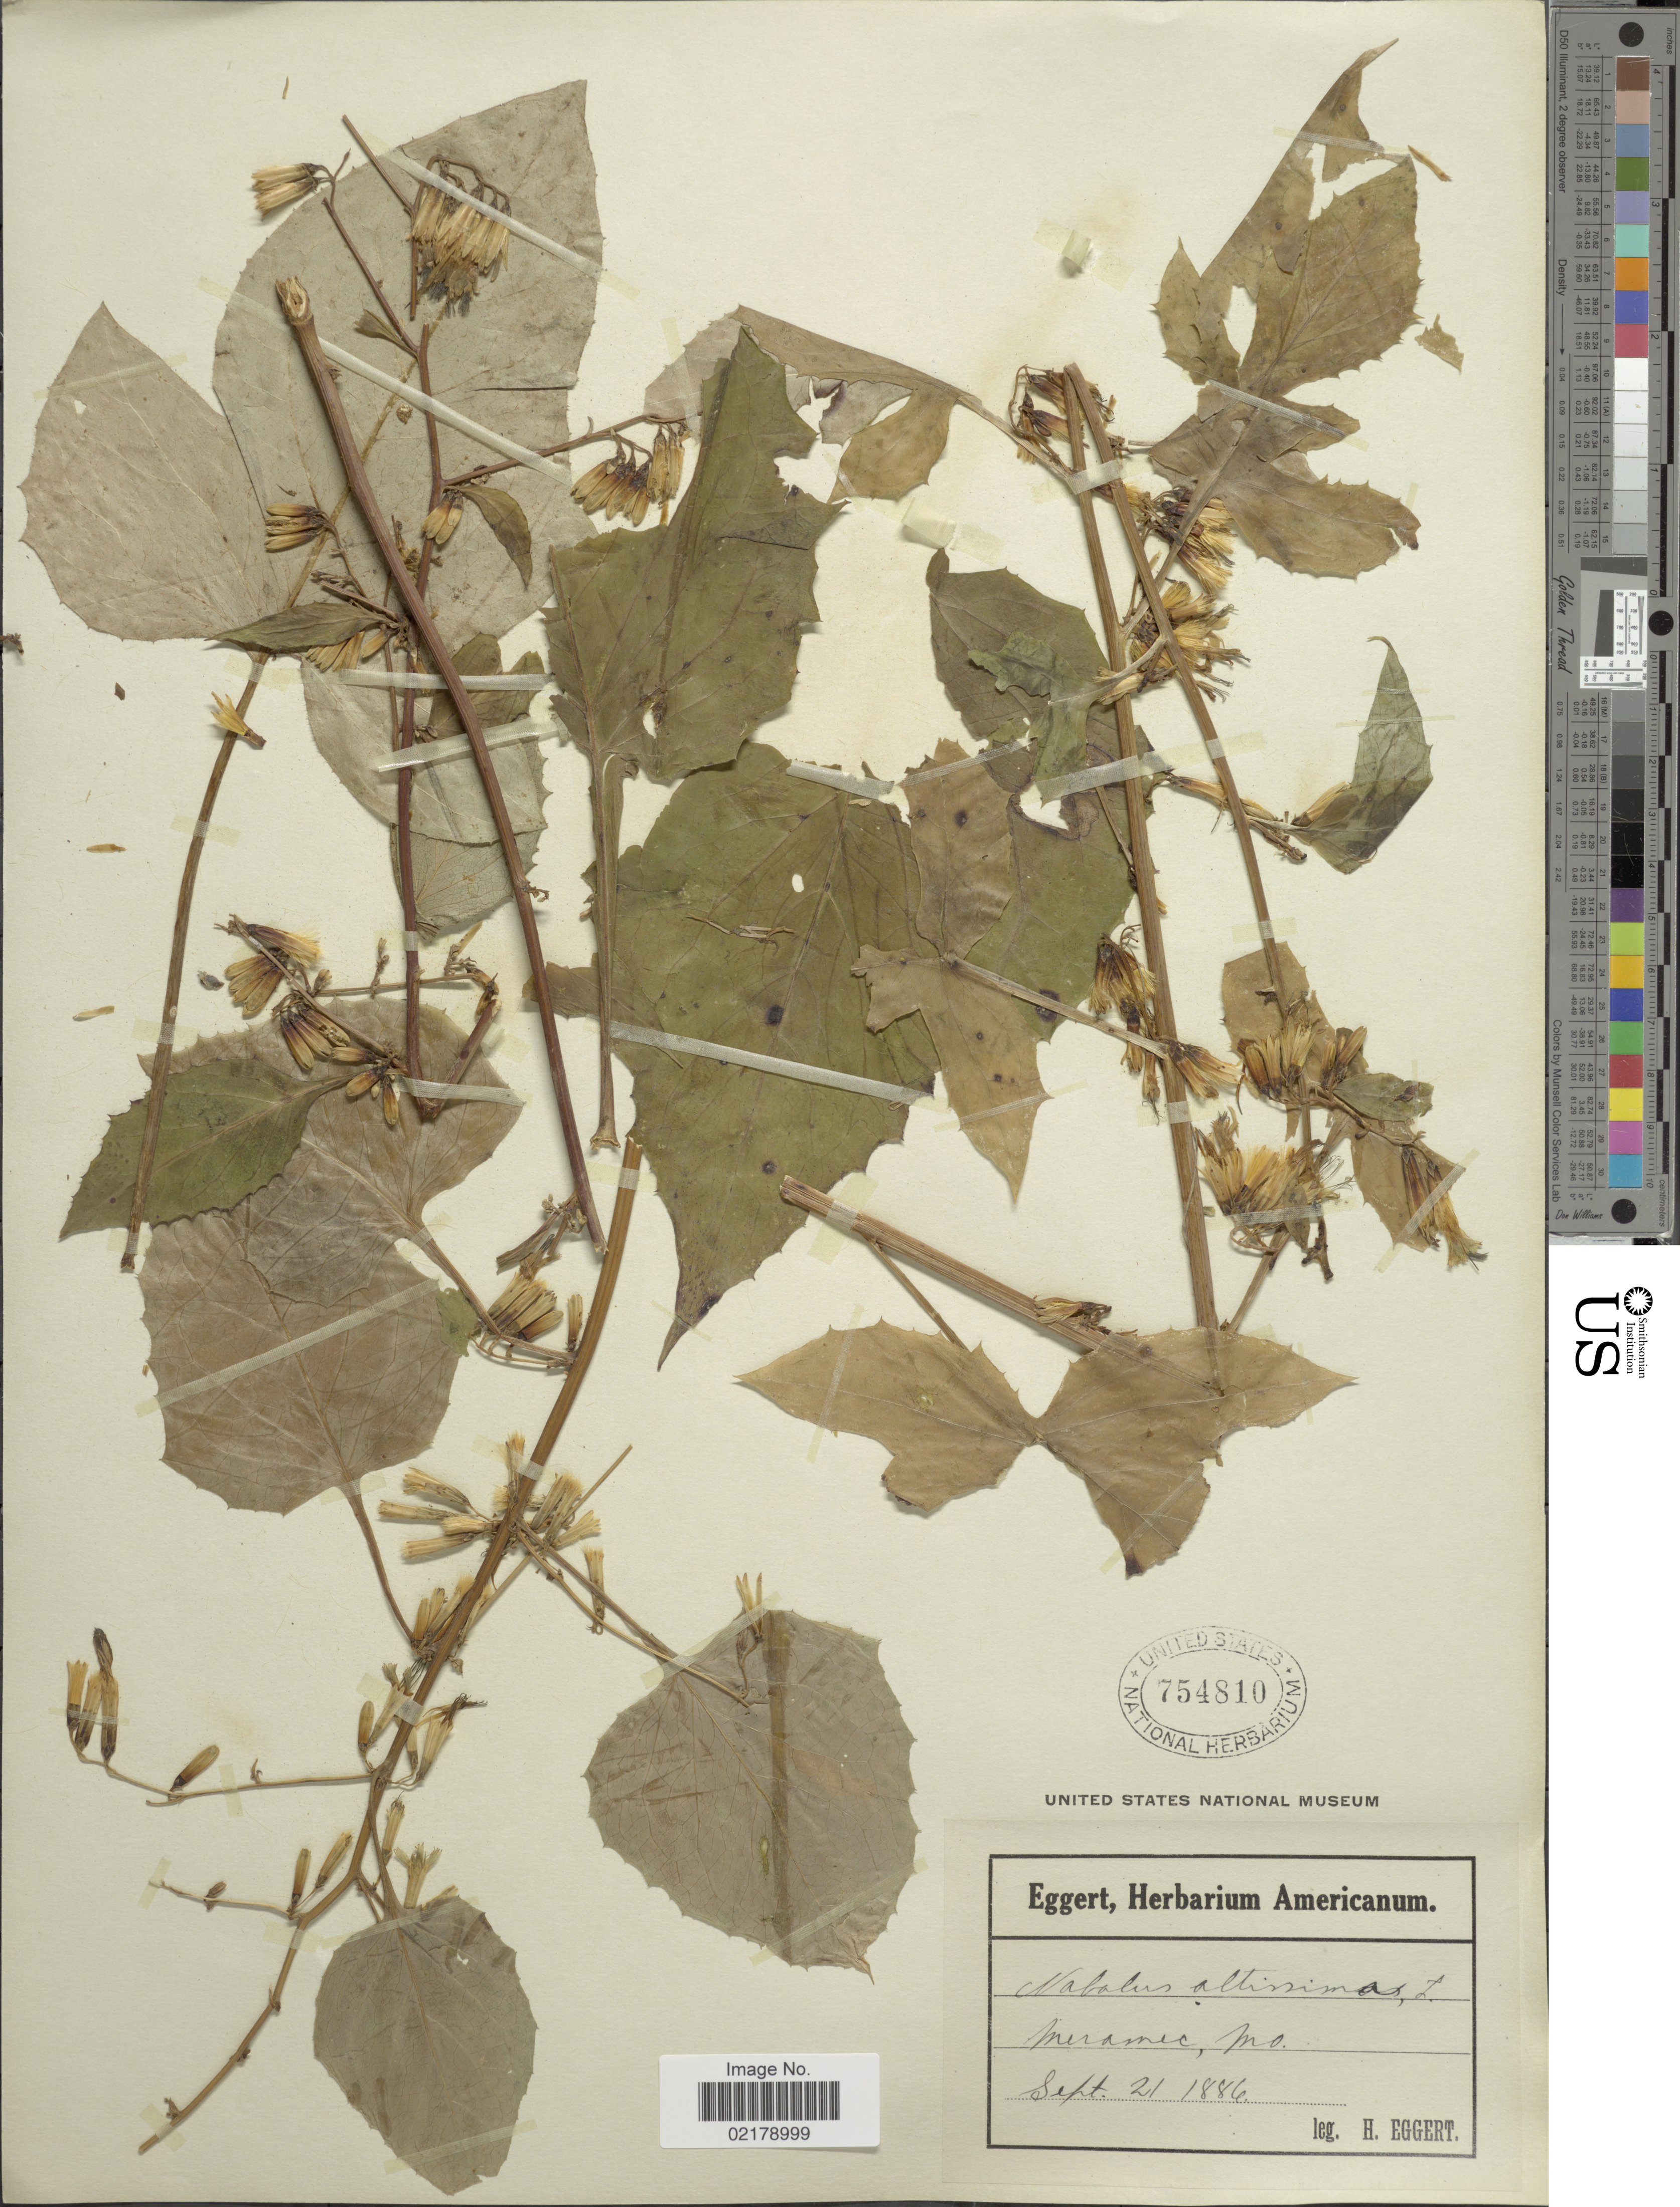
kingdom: Plantae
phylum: Tracheophyta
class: Magnoliopsida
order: Asterales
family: Asteraceae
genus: Nabalus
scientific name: Nabalus altissimus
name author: (L.) Hook.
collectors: H. Eggert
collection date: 1886-09-21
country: United States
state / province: Missouri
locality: Meramec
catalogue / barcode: US 754810